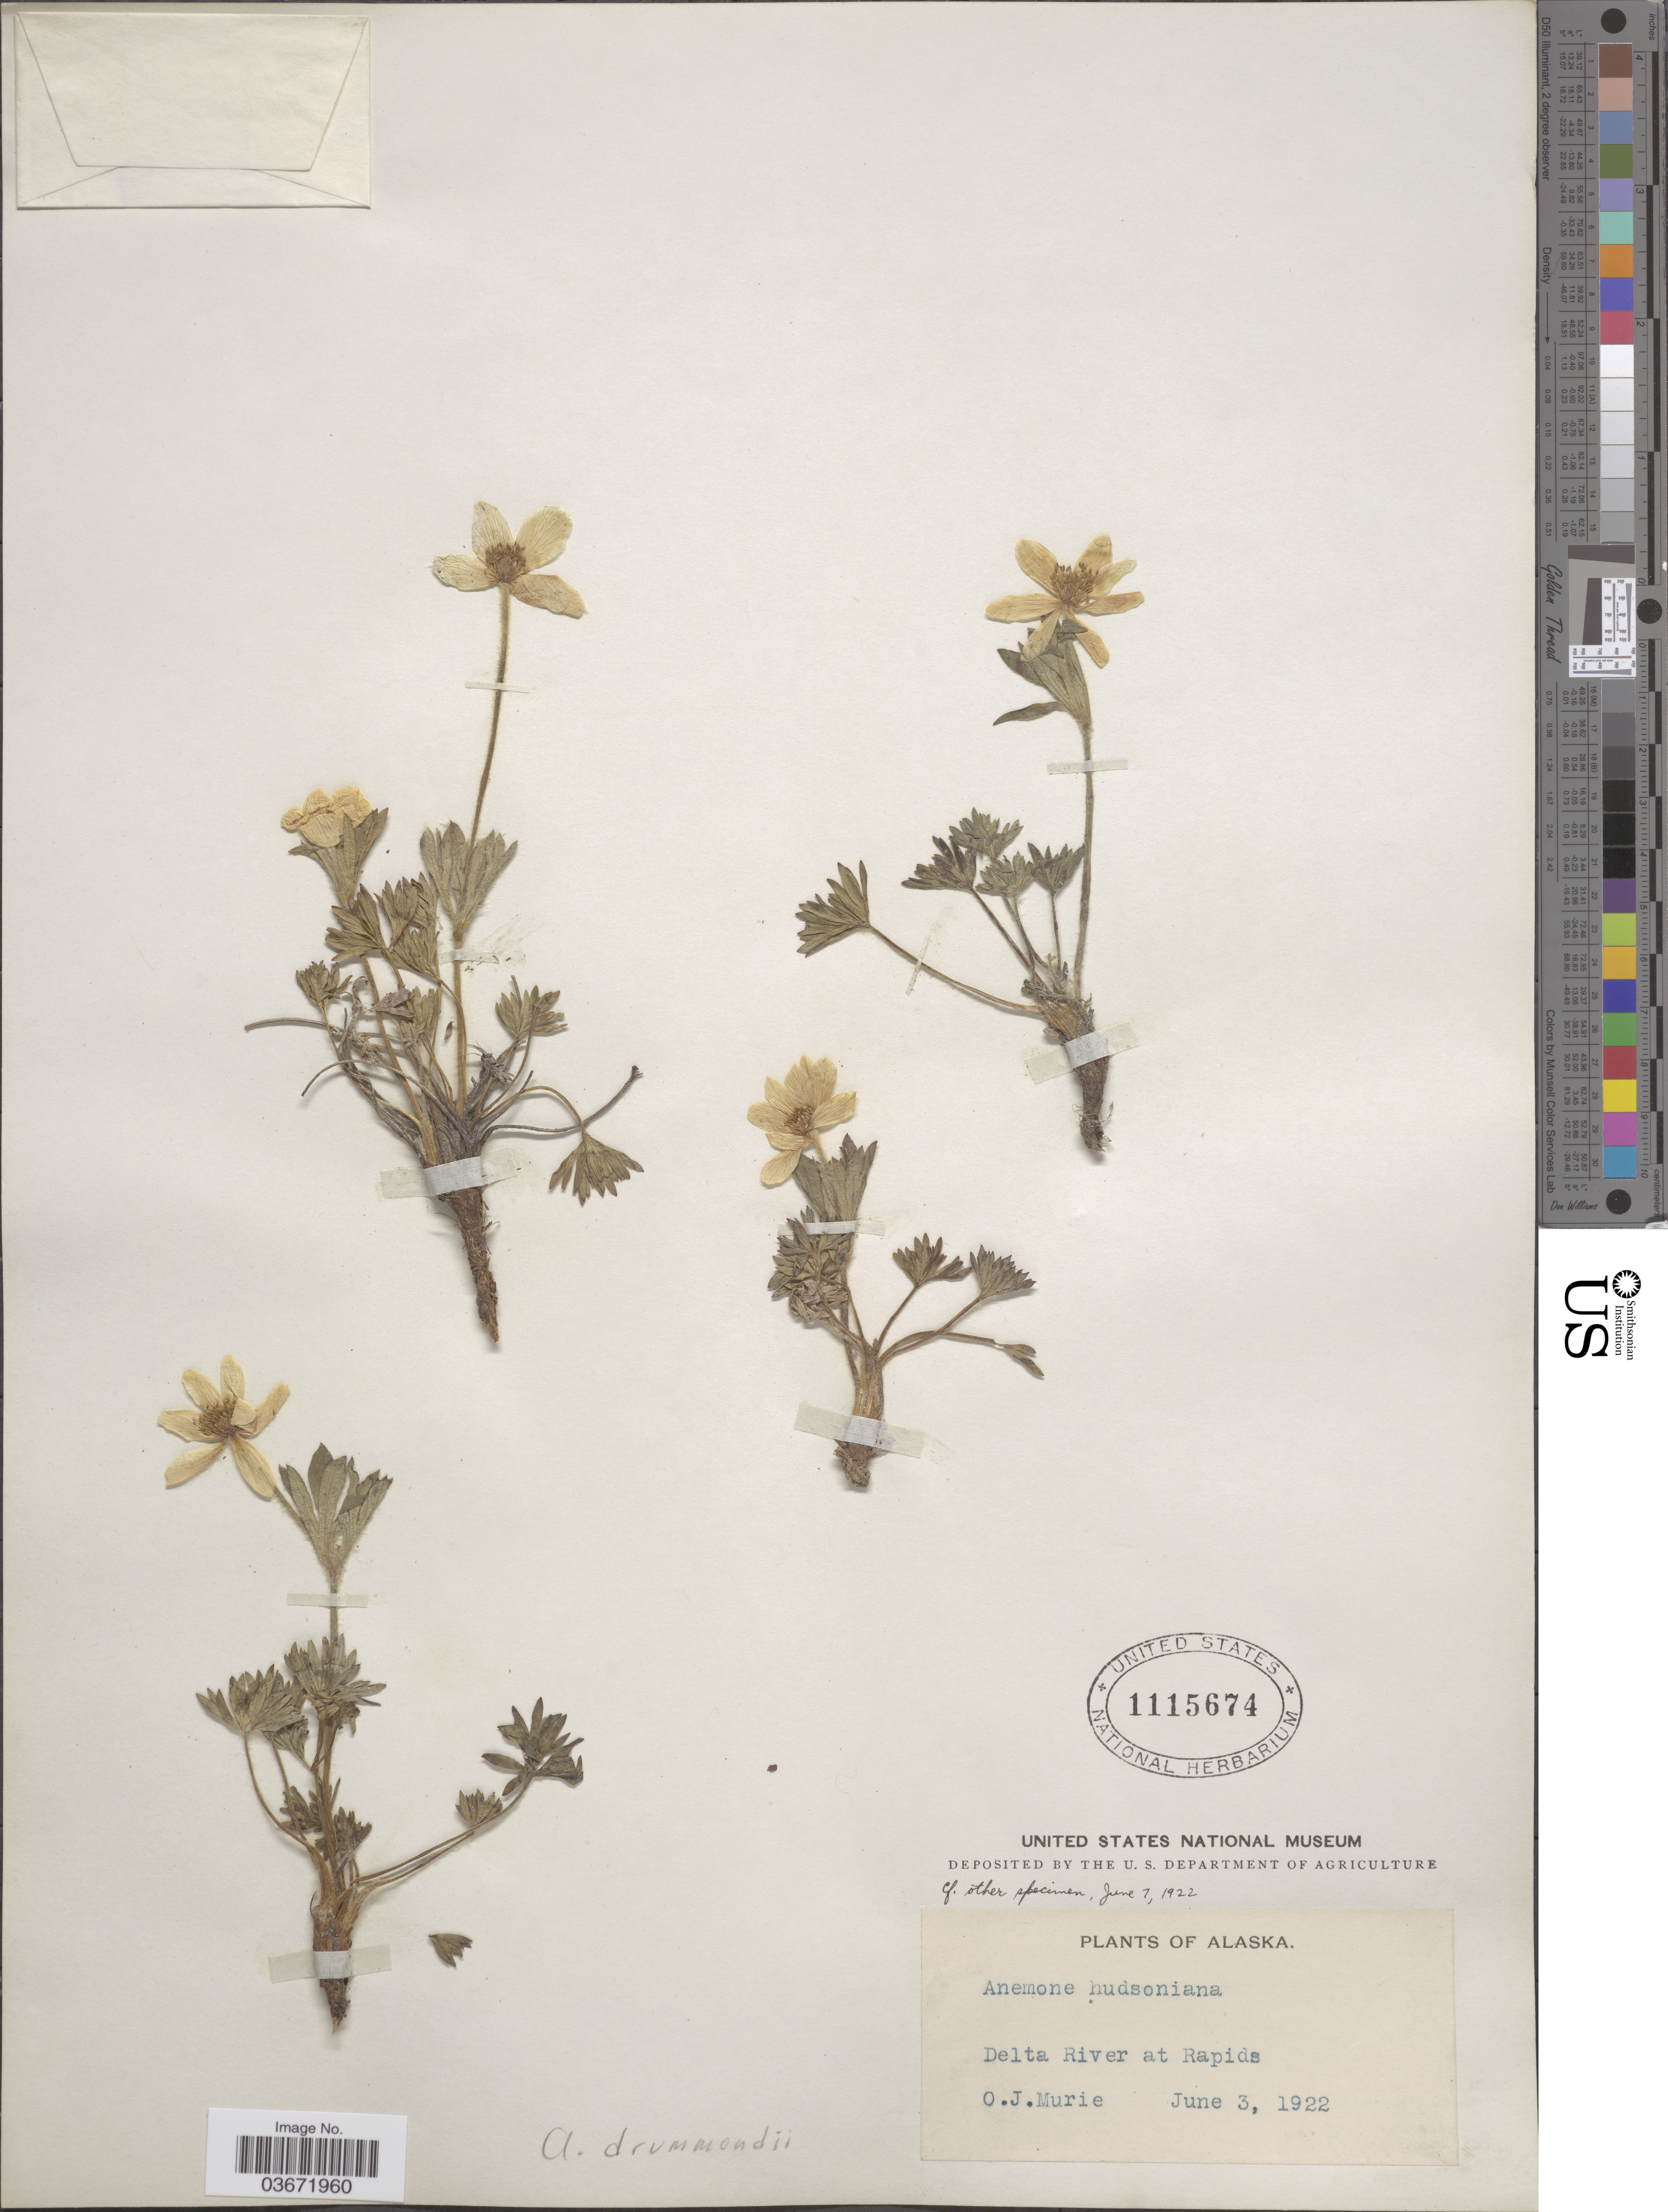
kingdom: Plantae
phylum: Tracheophyta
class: Magnoliopsida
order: Ranunculales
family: Ranunculaceae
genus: Anemone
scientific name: Anemone drummondii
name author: S. Watson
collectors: O. Murie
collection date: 1922-06-03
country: United States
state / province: Alaska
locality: Delta River at Rapids.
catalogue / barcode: US 1115674